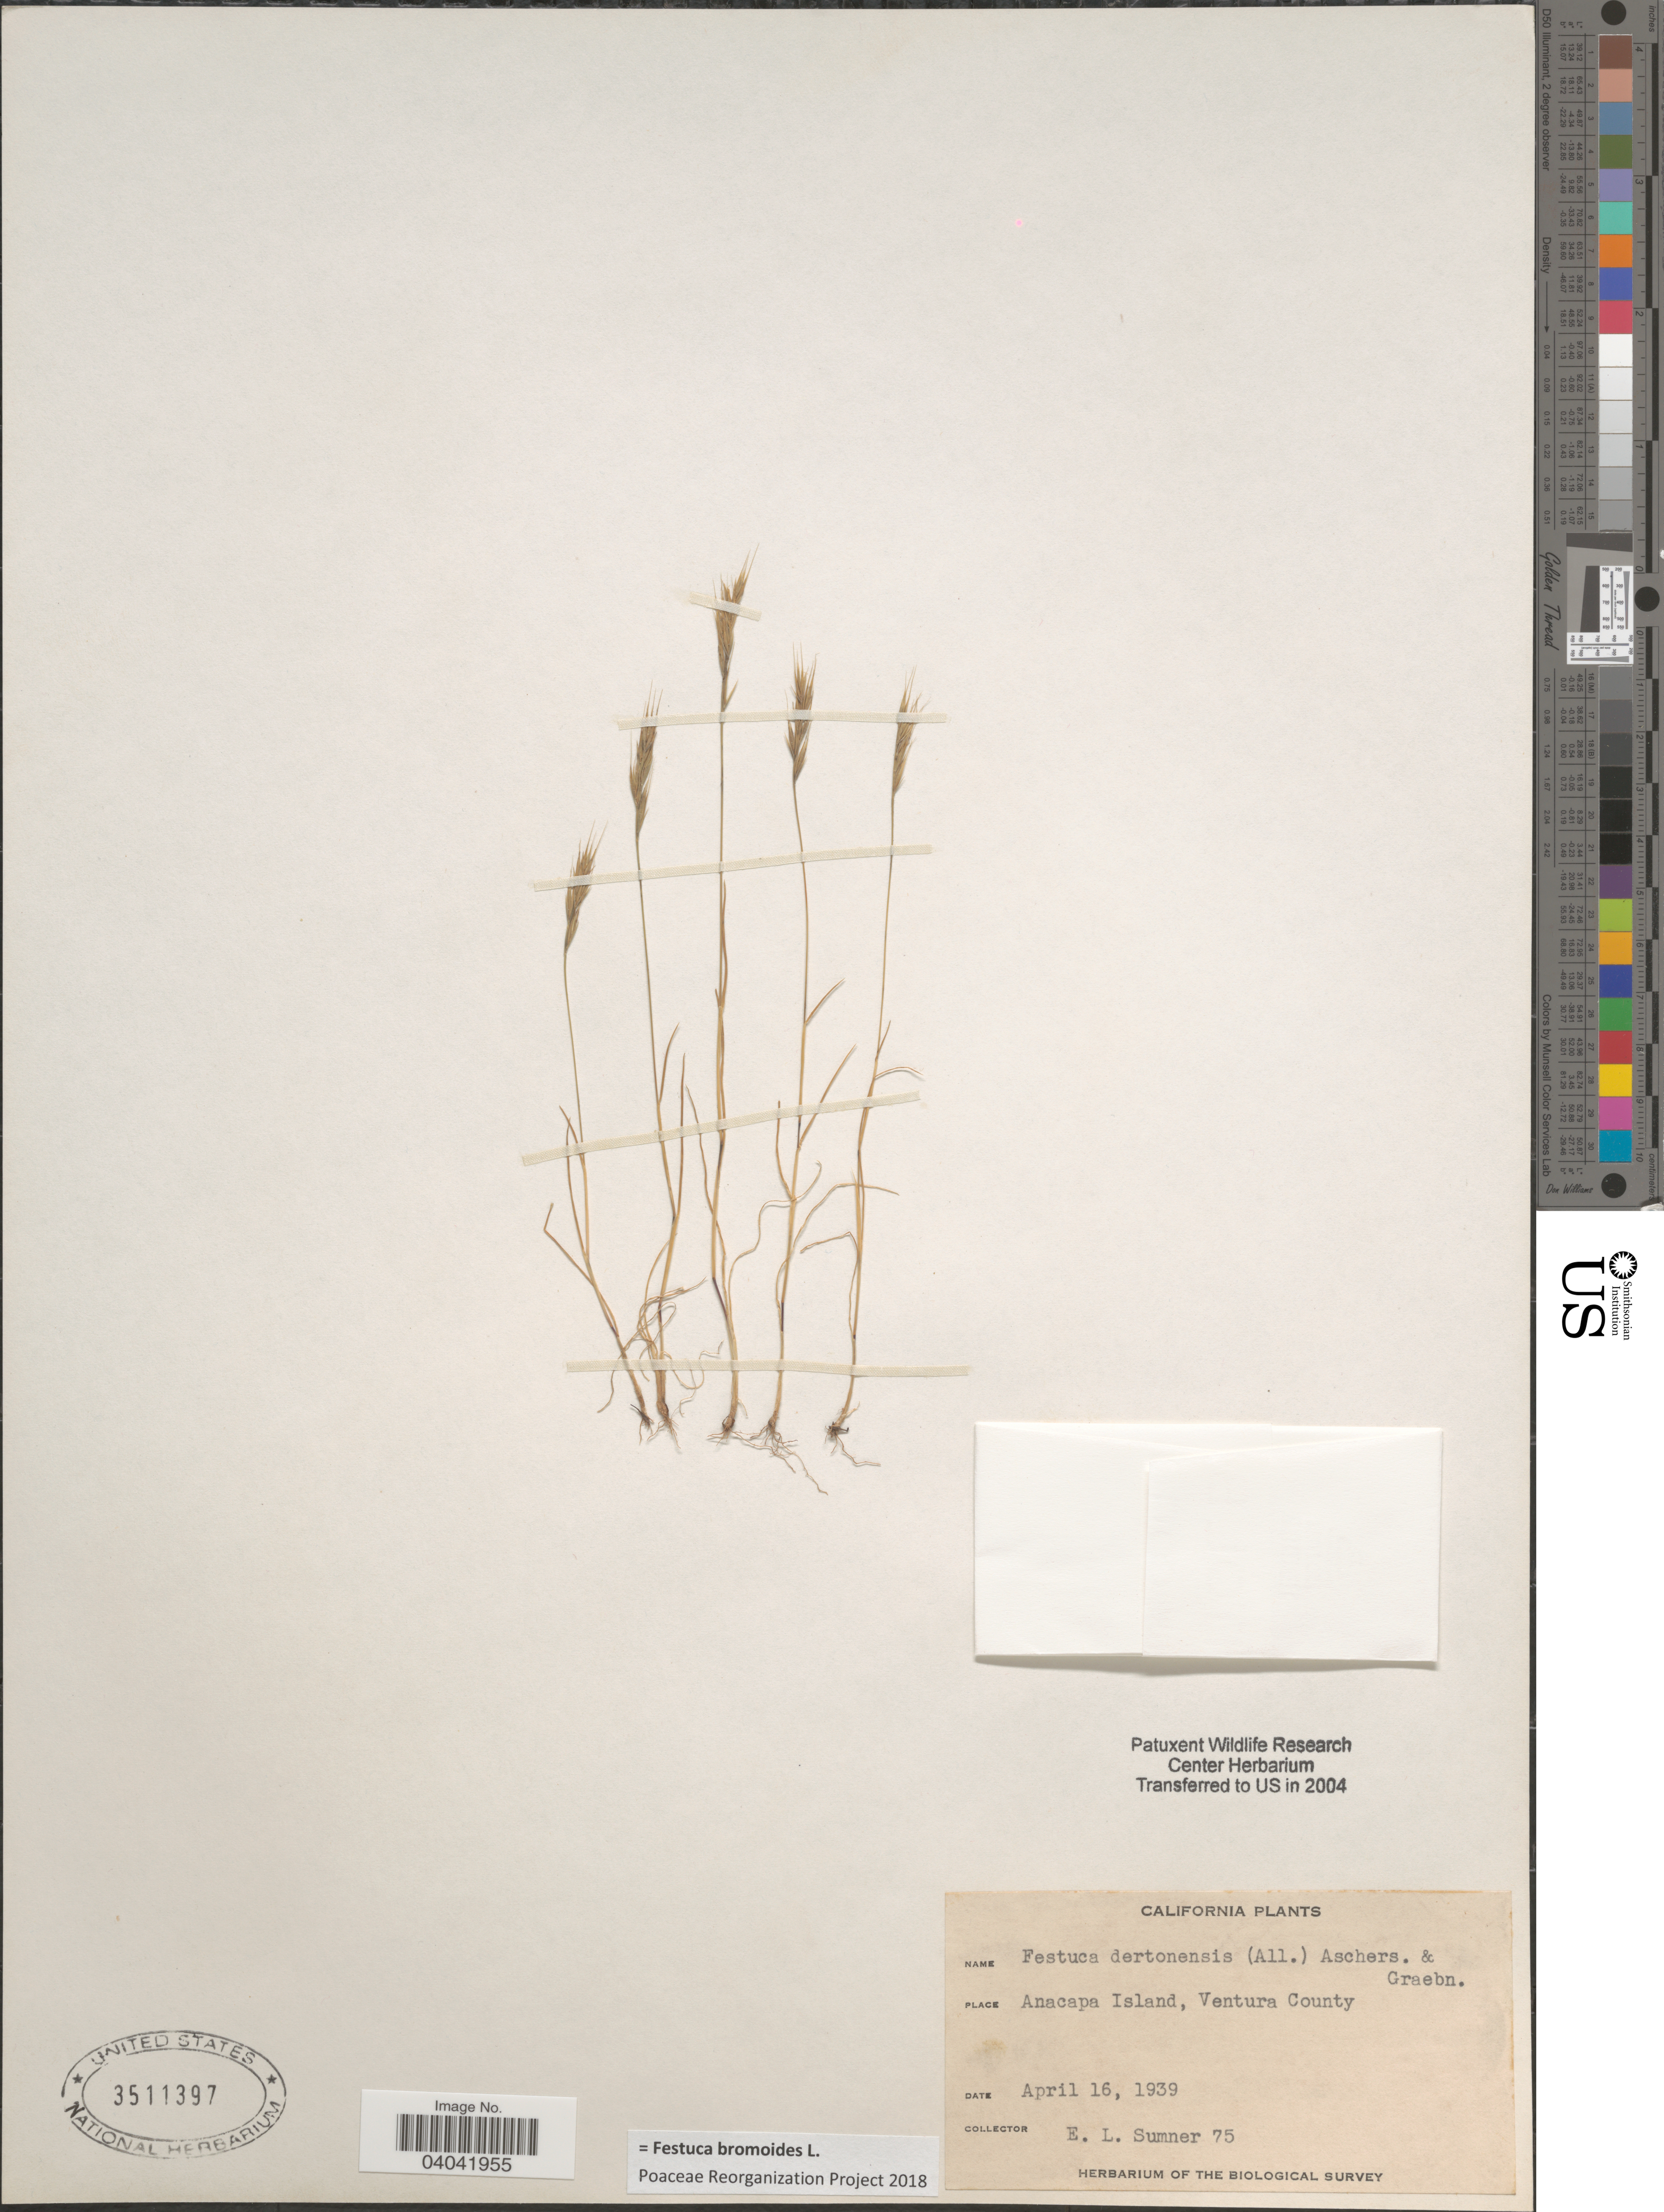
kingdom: Plantae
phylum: Tracheophyta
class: Liliopsida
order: Poales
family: Poaceae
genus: Festuca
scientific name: Festuca bromoides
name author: L.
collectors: E. Sumner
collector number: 75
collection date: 1939-04-16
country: United States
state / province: California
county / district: Ventura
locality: Anacapa Island, Ventura County.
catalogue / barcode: US 3511397